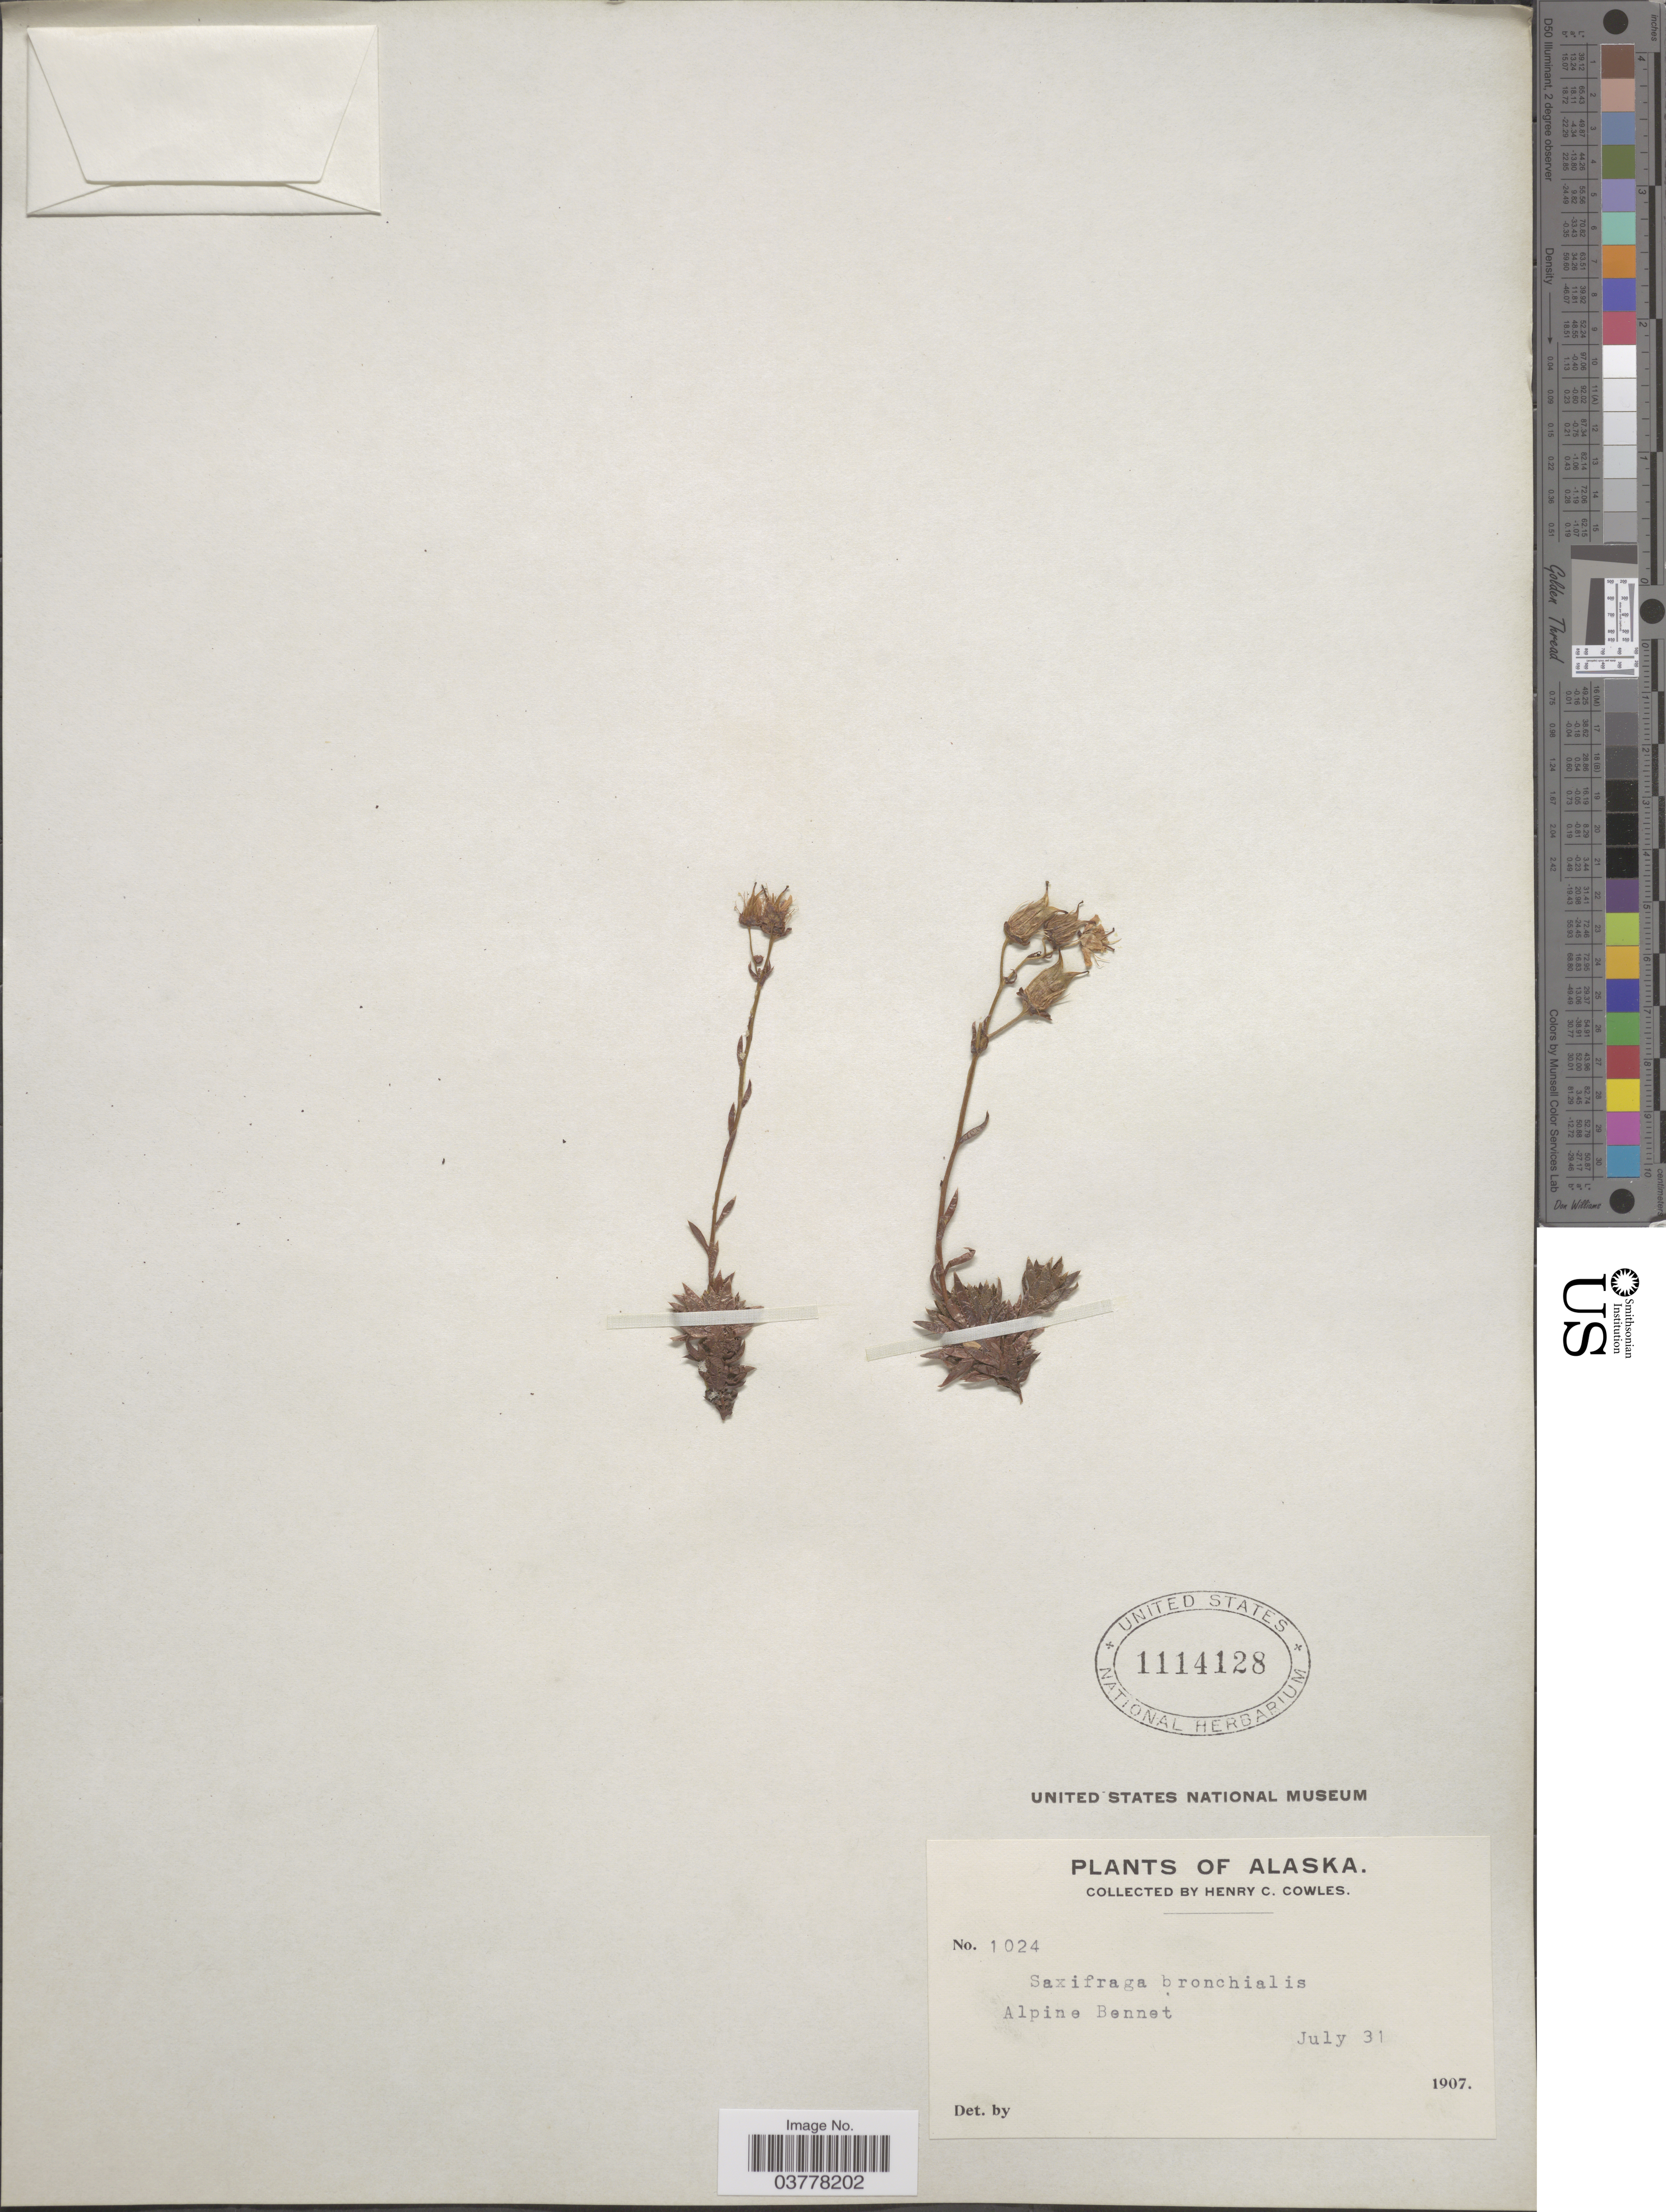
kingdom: Plantae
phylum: Tracheophyta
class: Magnoliopsida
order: Saxifragales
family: Saxifragaceae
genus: Saxifraga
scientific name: Saxifraga bronchialis subsp. funstonii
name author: (Small) Hultén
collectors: H. Cowles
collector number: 1024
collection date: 1907-07-31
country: United States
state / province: Alaska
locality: Alpine Bennet.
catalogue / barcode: US 1114128